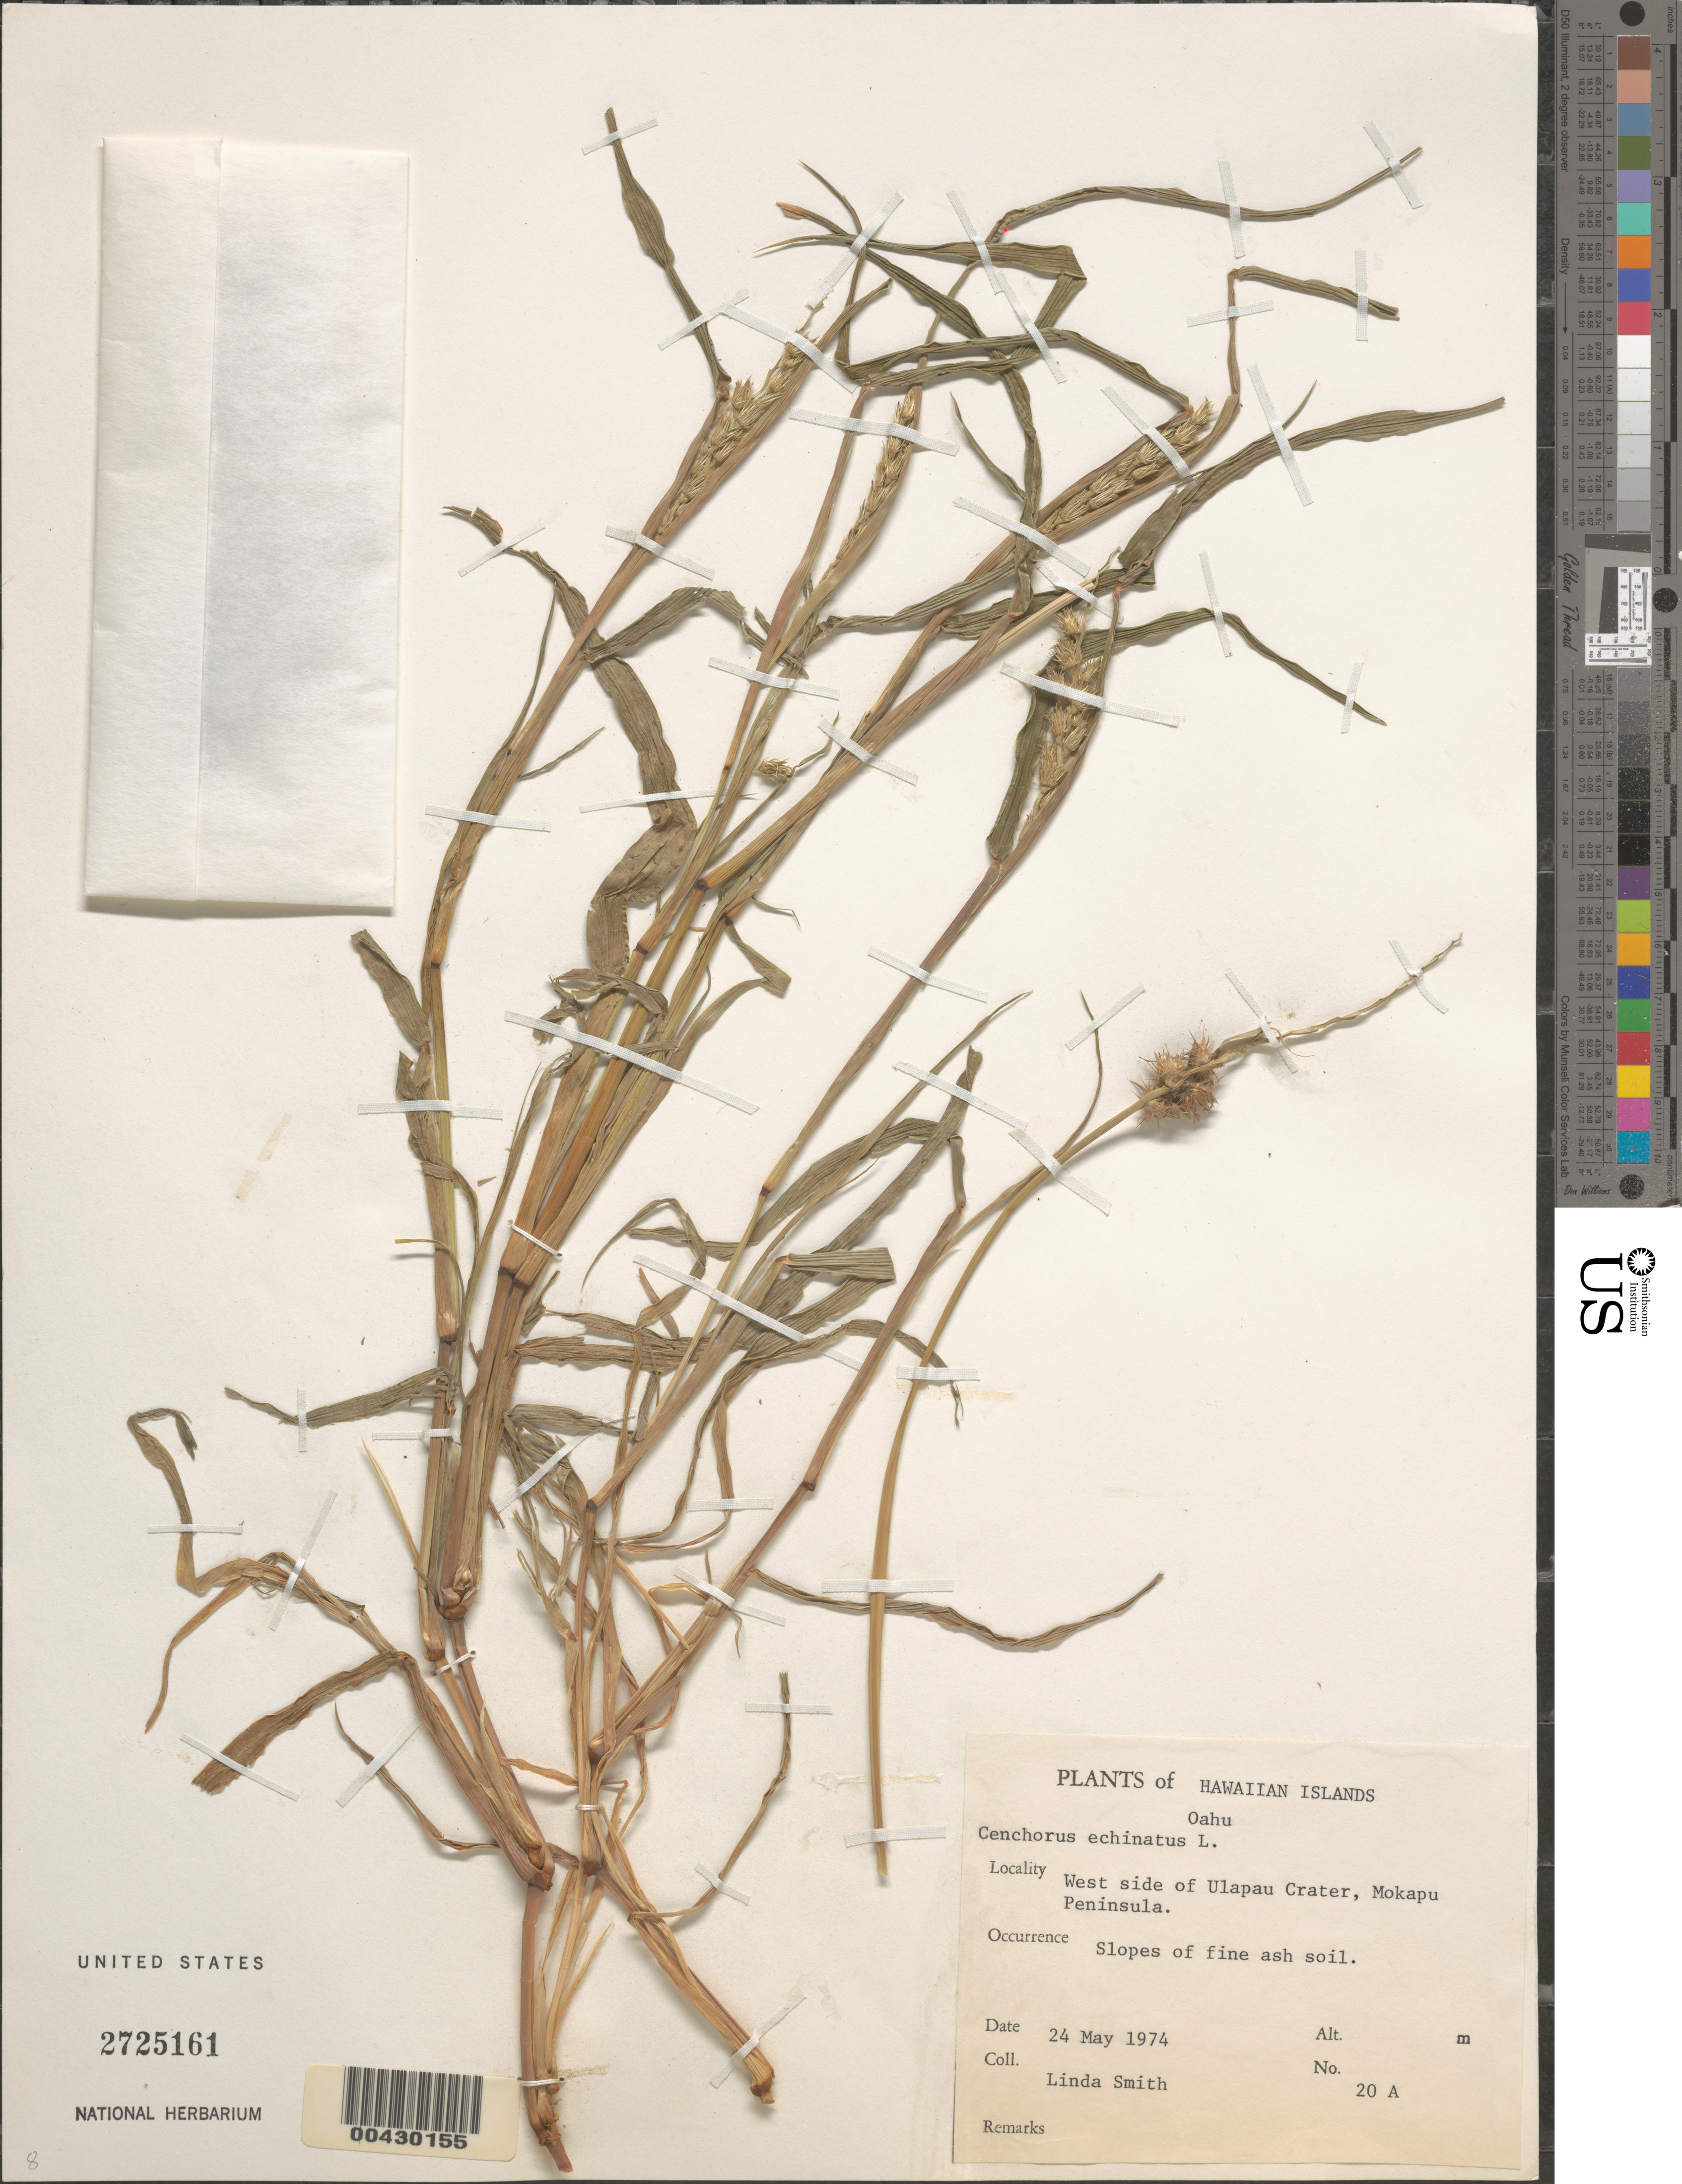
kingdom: Plantae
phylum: Tracheophyta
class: Liliopsida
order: Poales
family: Poaceae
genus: Cenchrus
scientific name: Cenchrus echinatus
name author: L.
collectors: L. Smith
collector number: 20a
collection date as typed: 24 May 1974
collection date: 1974-05-24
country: United States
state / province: Hawaii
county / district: Honolulu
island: Oahu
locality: West side of Ulapau Crater, Mokapu Peninsula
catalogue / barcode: US 2725161